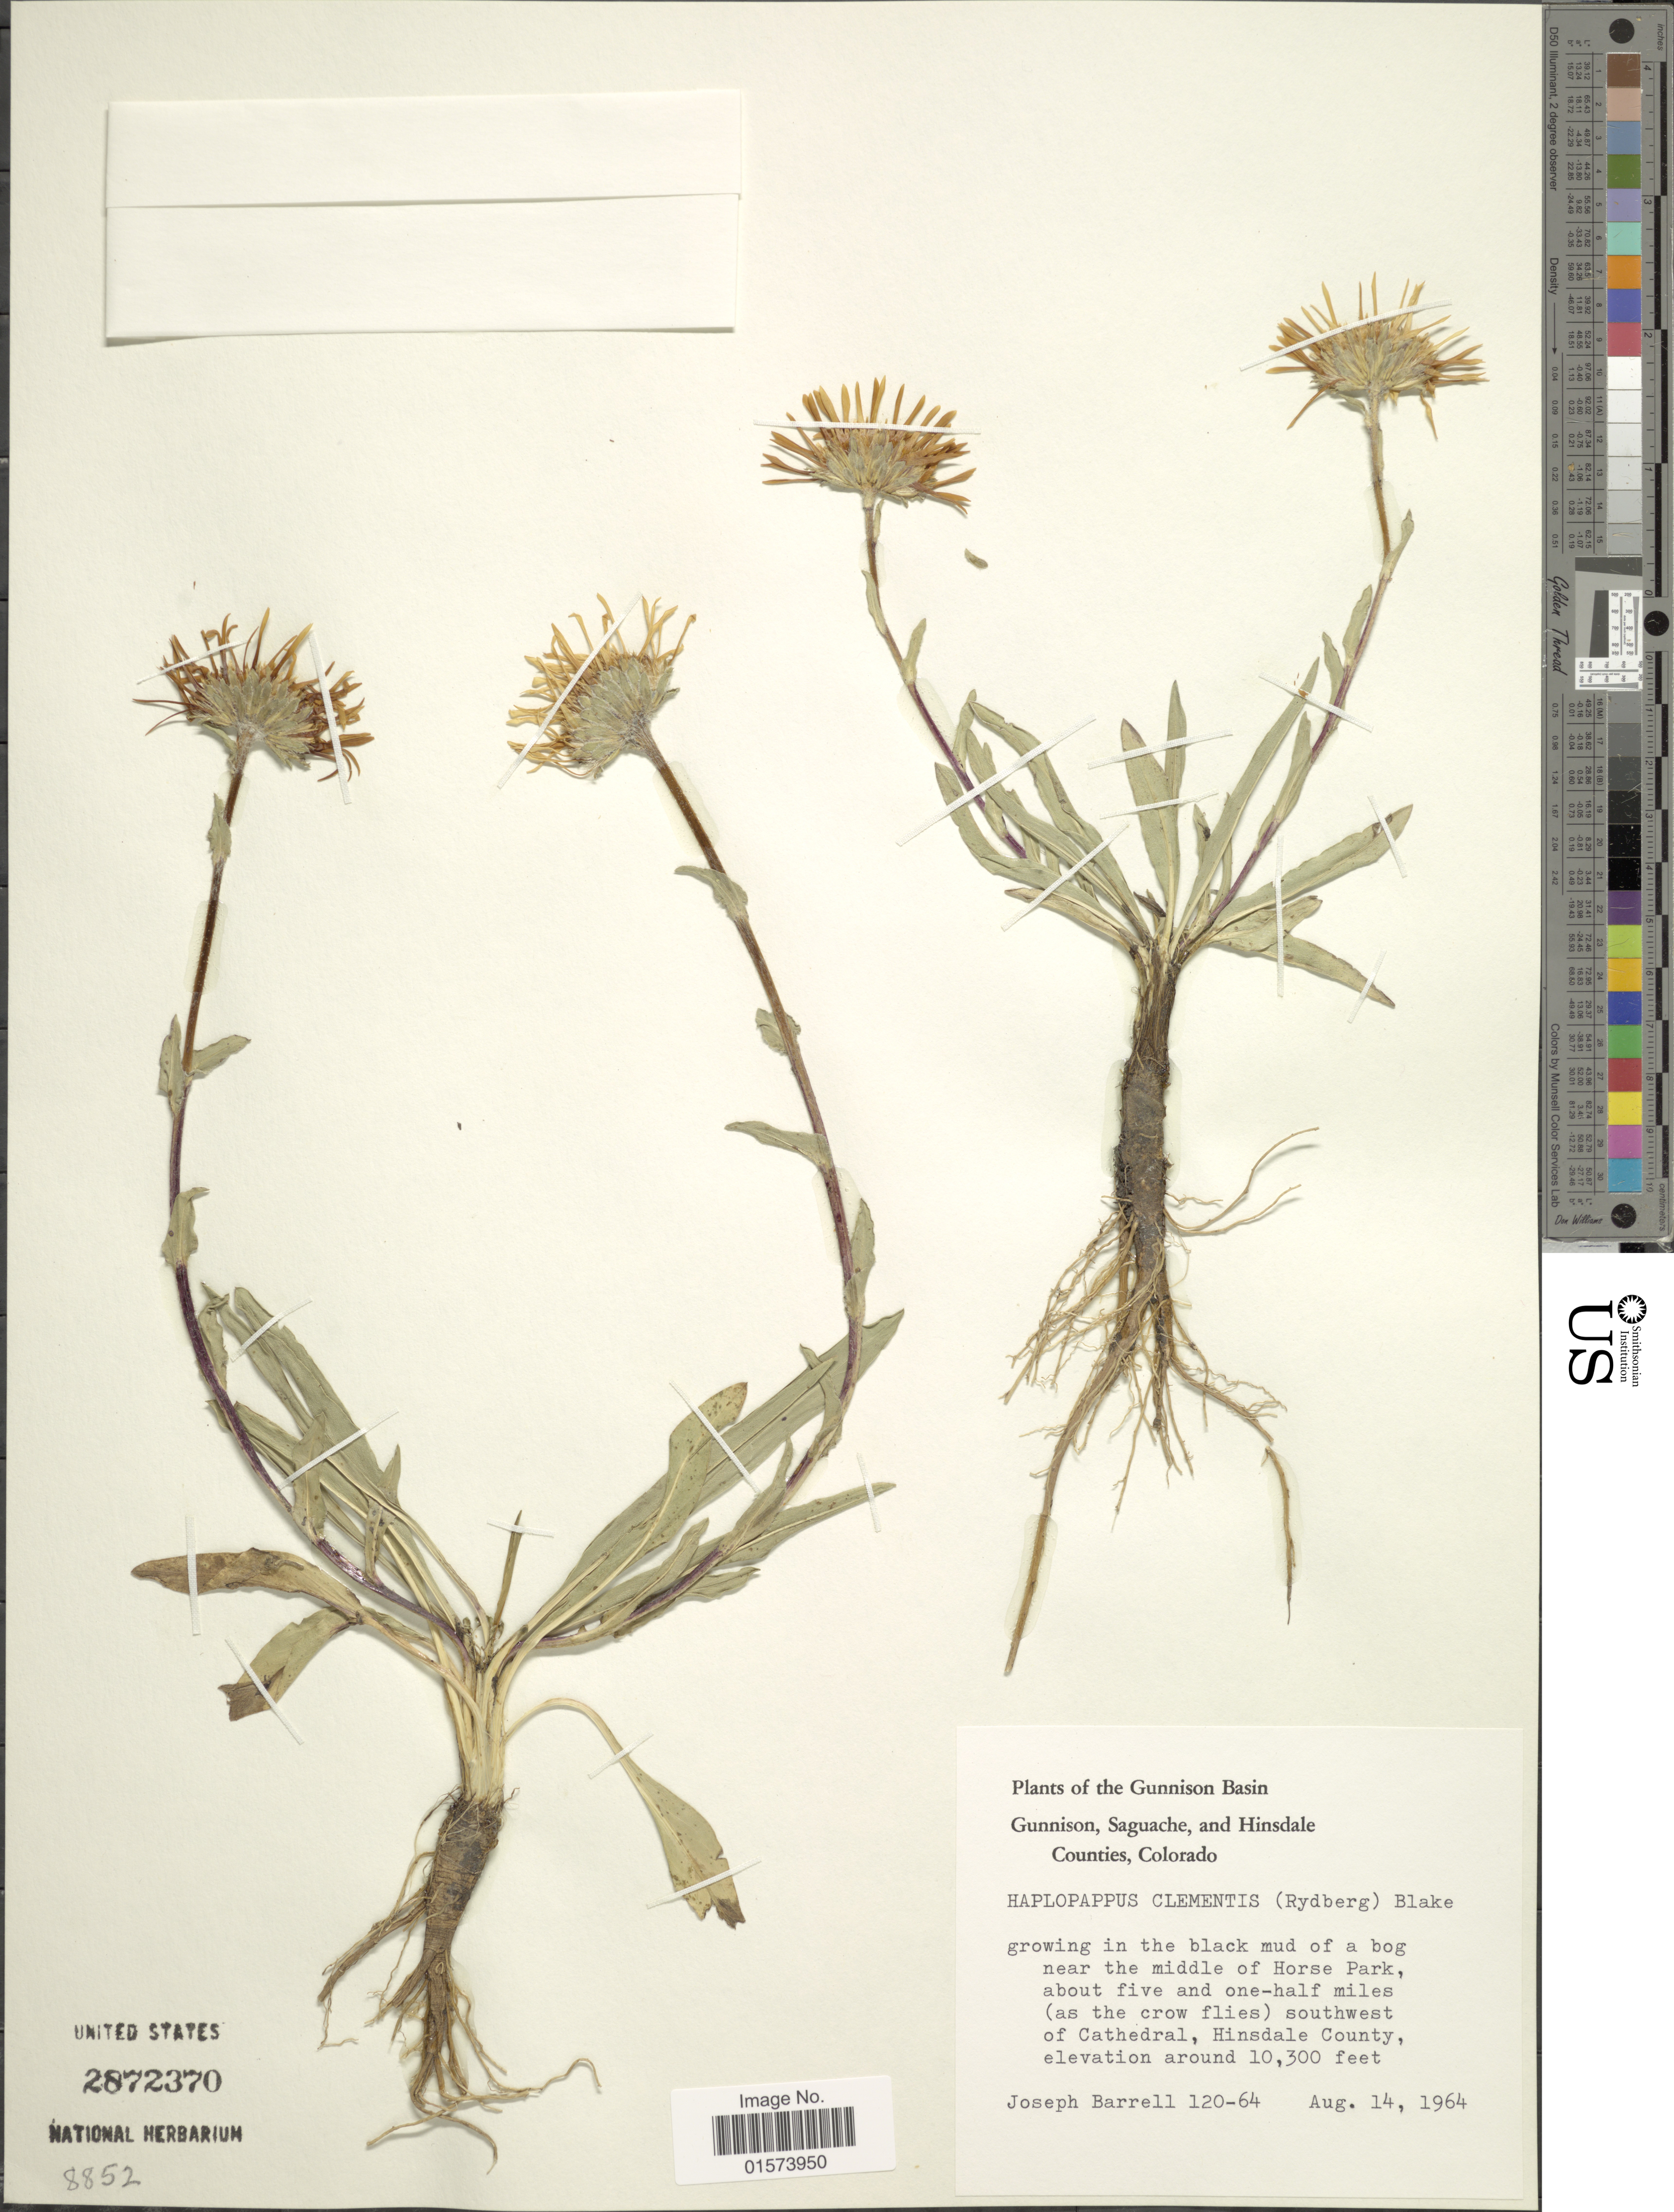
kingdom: Plantae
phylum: Tracheophyta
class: Magnoliopsida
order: Asterales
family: Asteraceae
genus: Pyrrocoma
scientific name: Pyrrocoma clementis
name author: Rydb.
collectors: J. Barrell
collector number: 120-64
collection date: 1964-08-14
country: United States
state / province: Colorado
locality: Gunnison Basin, Gunnison, Saguache, and Hinsdale Counties, growing in the black mud of a bog near the middle of Horse Park, about five and one-half miles (as the crow flies) southwest of Cathedral, Hinsdale County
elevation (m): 3139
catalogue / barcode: US 2872370